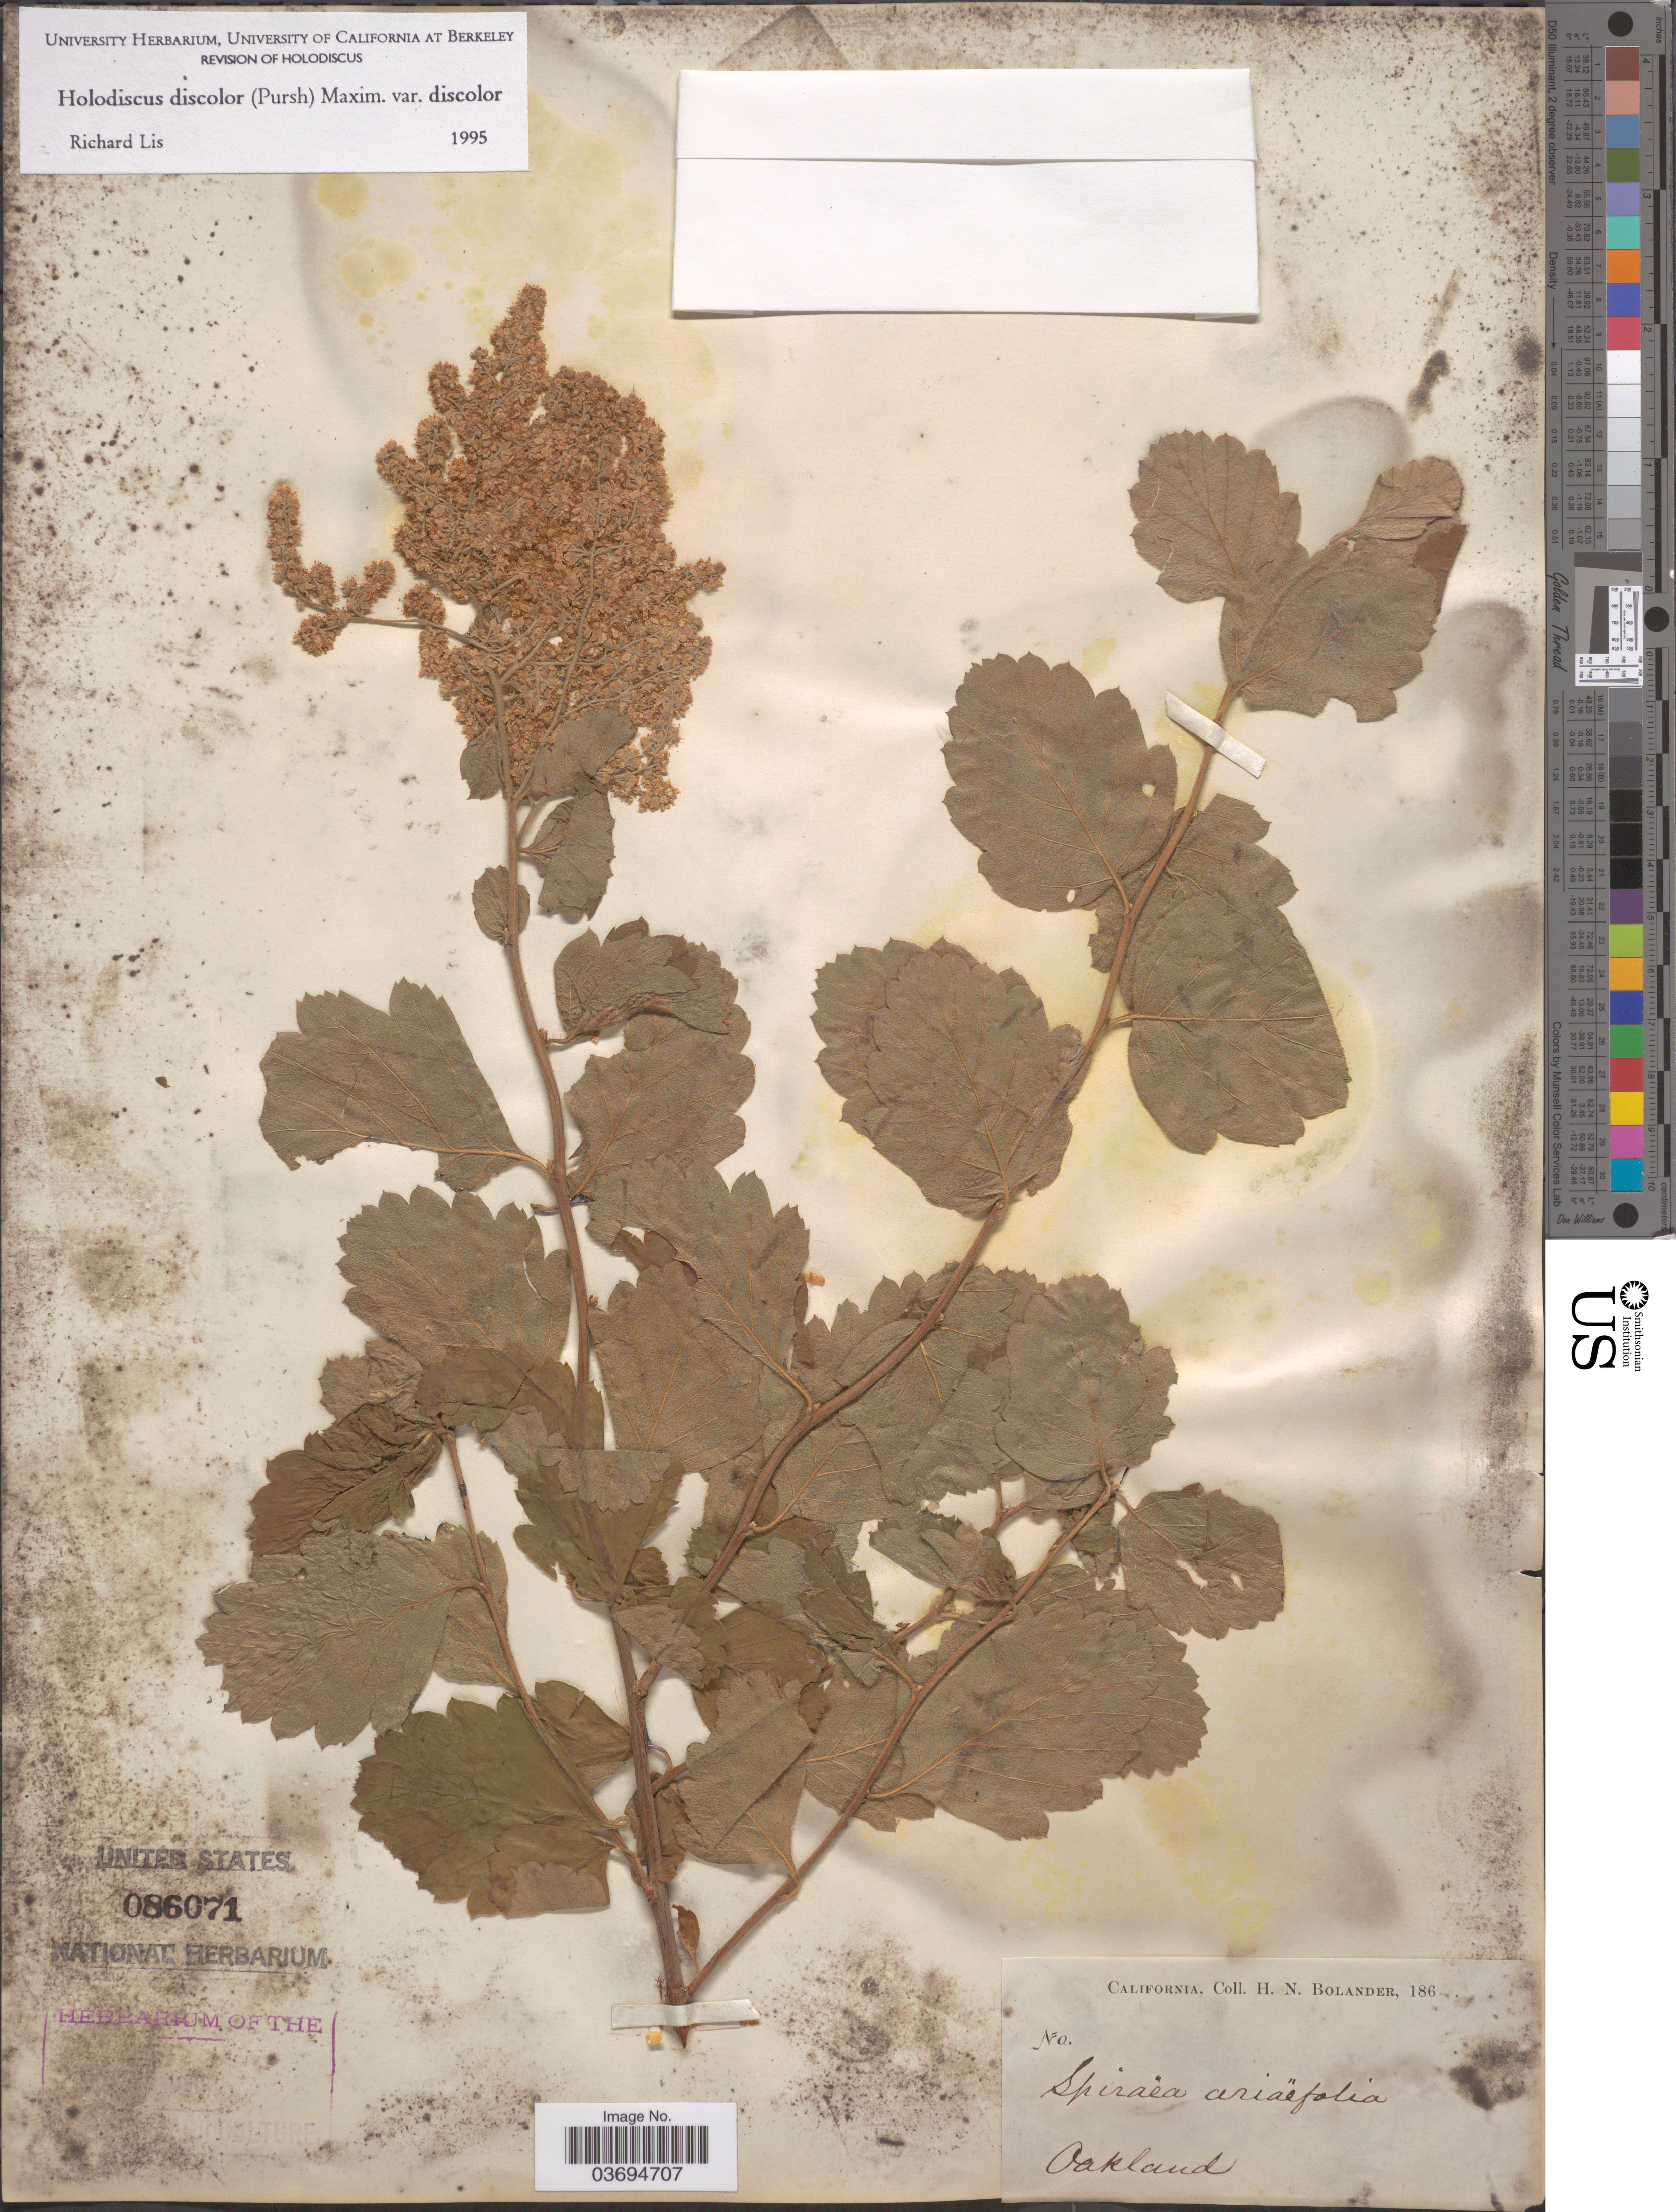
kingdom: Plantae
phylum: Tracheophyta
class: Magnoliopsida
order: Rosales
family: Rosaceae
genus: Holodiscus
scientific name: Holodiscus discolor var. discolor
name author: (Pursh) Maxim.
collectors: H. Bolander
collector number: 186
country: United States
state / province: California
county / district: Alameda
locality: Oakland.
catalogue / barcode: US 86071